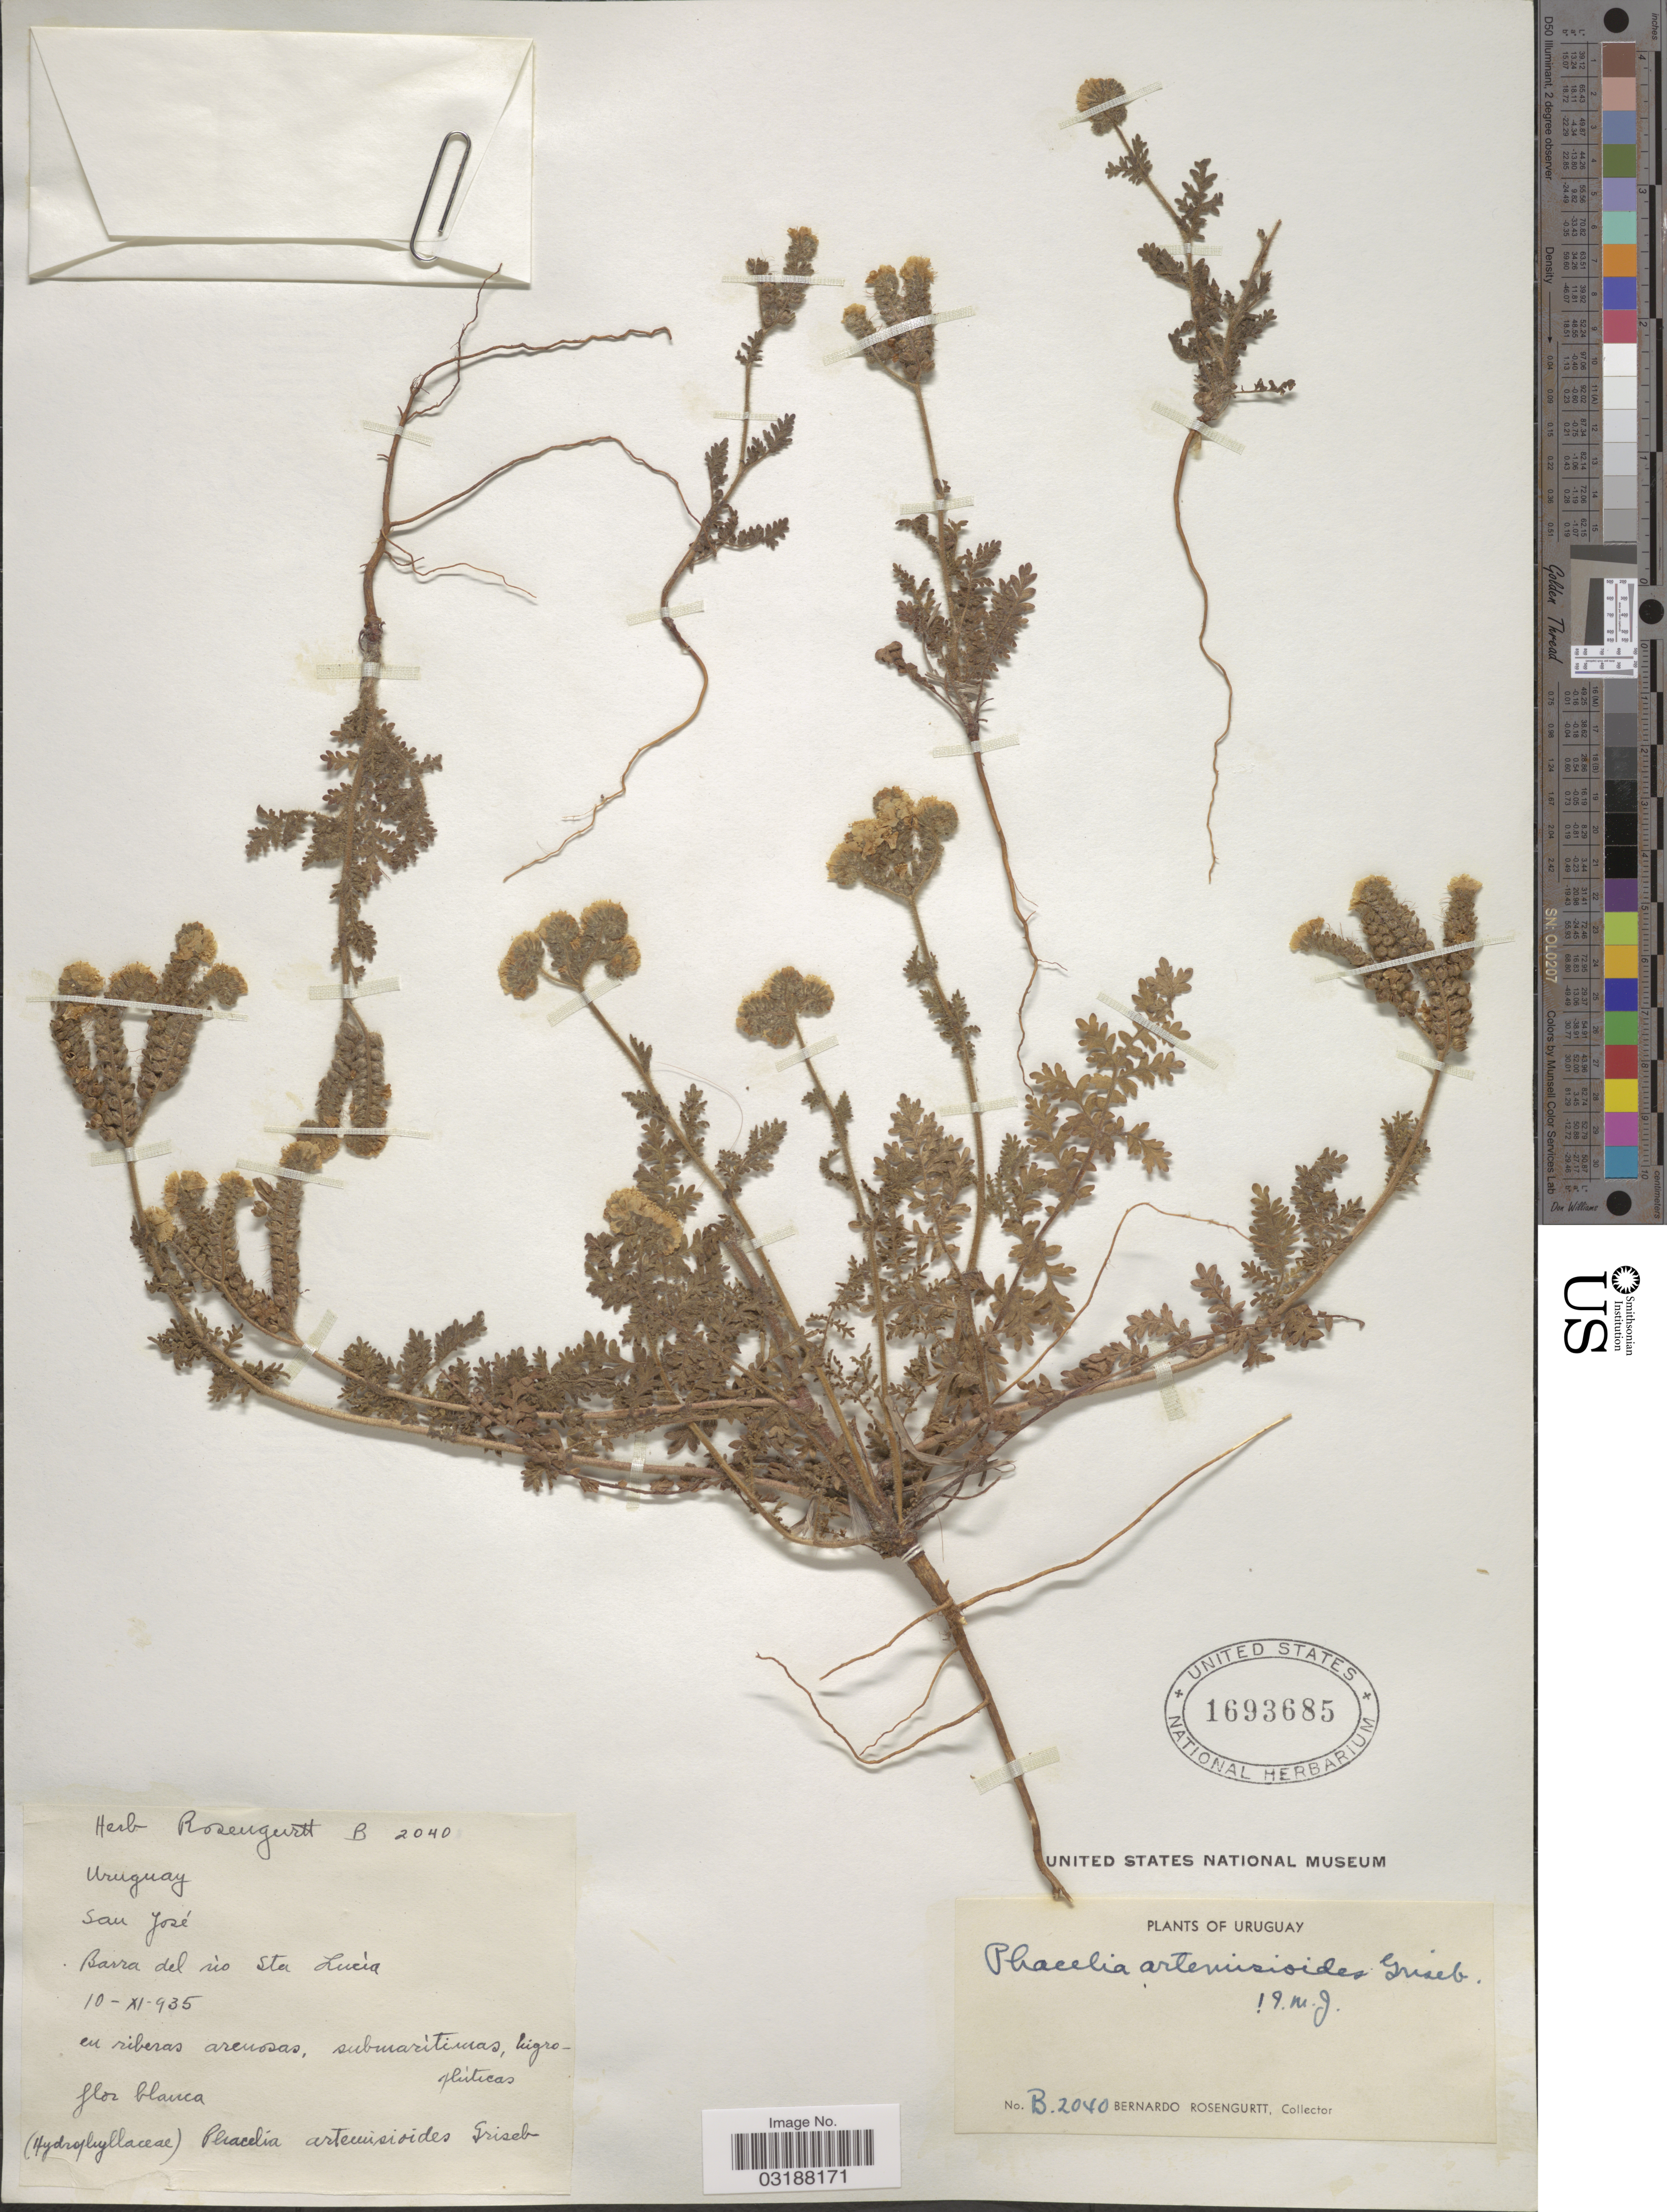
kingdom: Plantae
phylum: Tracheophyta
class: Magnoliopsida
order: Boraginales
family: Hydrophyllaceae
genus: Phacelia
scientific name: Phacelia artemisioides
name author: Griseb.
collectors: B. Rosengurtt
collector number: B. 2040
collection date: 1935-11-10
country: Uruguay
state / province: San Jose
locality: San José, Barra del río Sta Lucia.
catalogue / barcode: US 1693685